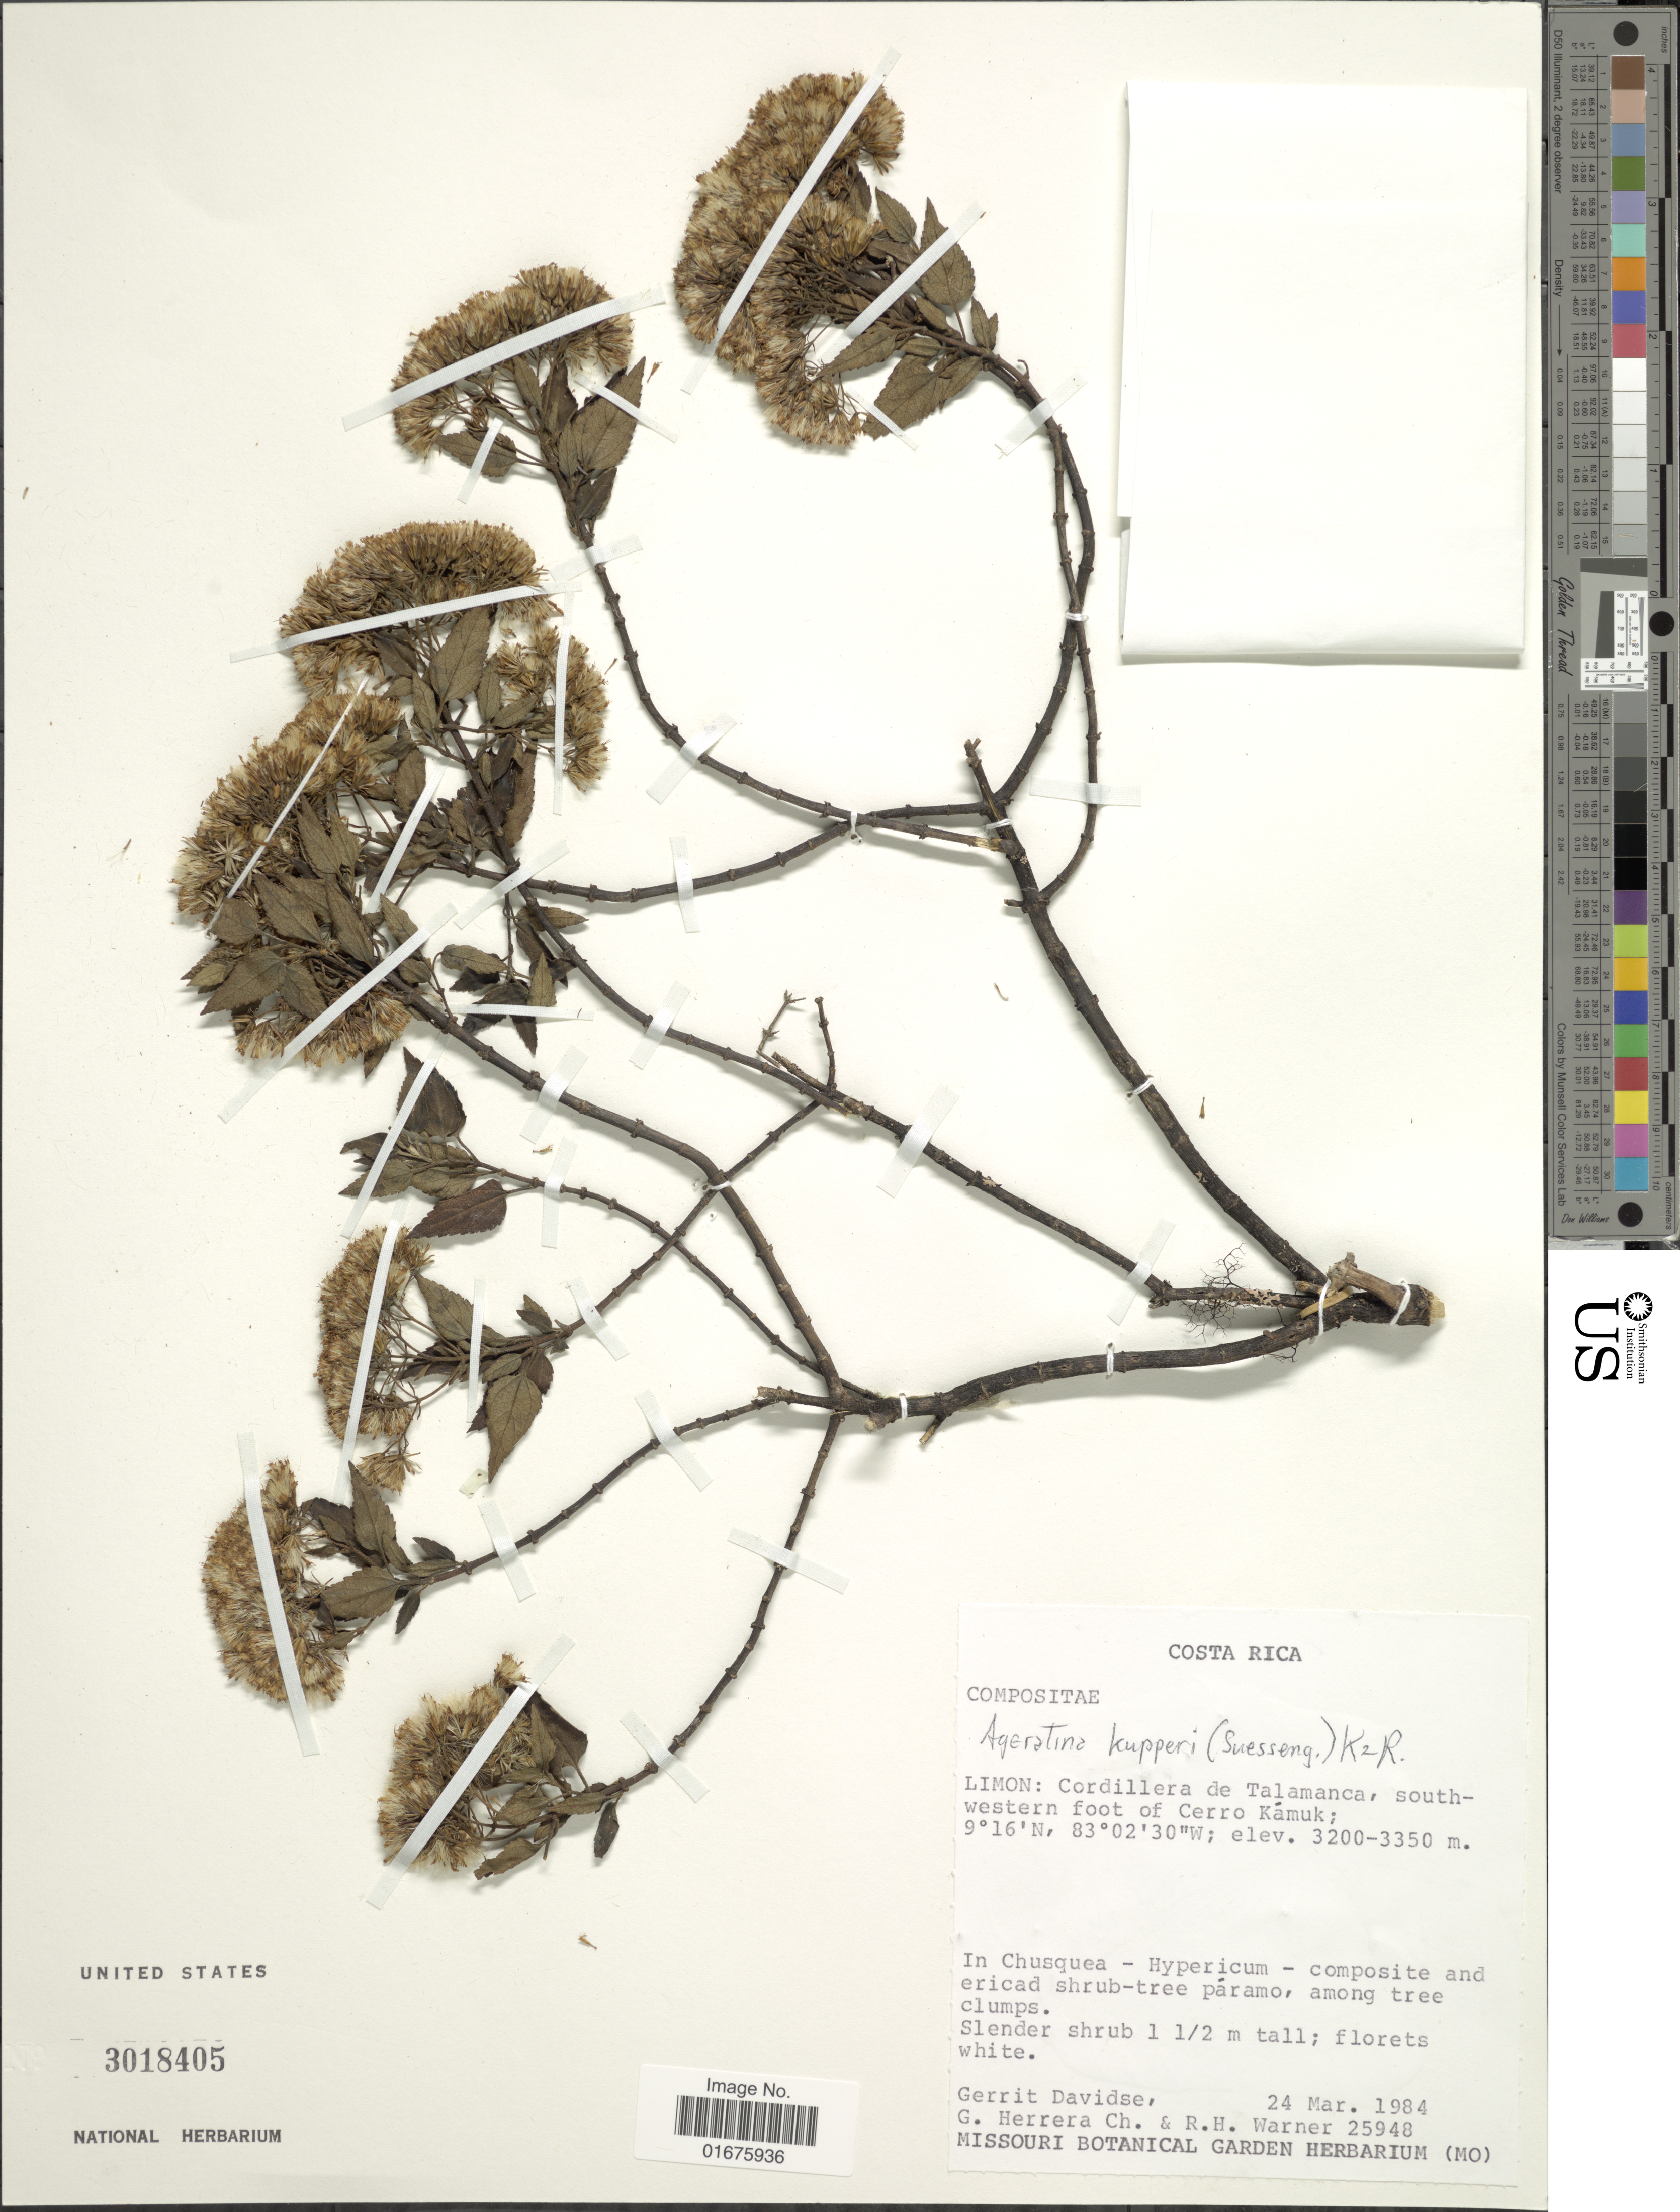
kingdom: Plantae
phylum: Tracheophyta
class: Magnoliopsida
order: Asterales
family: Asteraceae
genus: Ageratina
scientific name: Ageratina kupperi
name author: (Suess.) R.M. King & H. Rob.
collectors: G. Davidse, G. Herrera Ch. & R. H. Warner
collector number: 25948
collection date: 1984-03-24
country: Costa Rica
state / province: Limón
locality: Cordillera de talamanca, southwestern foot of Cerro Kámuk, in Chusquea, among tree clumps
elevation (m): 3200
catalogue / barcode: US 3018405